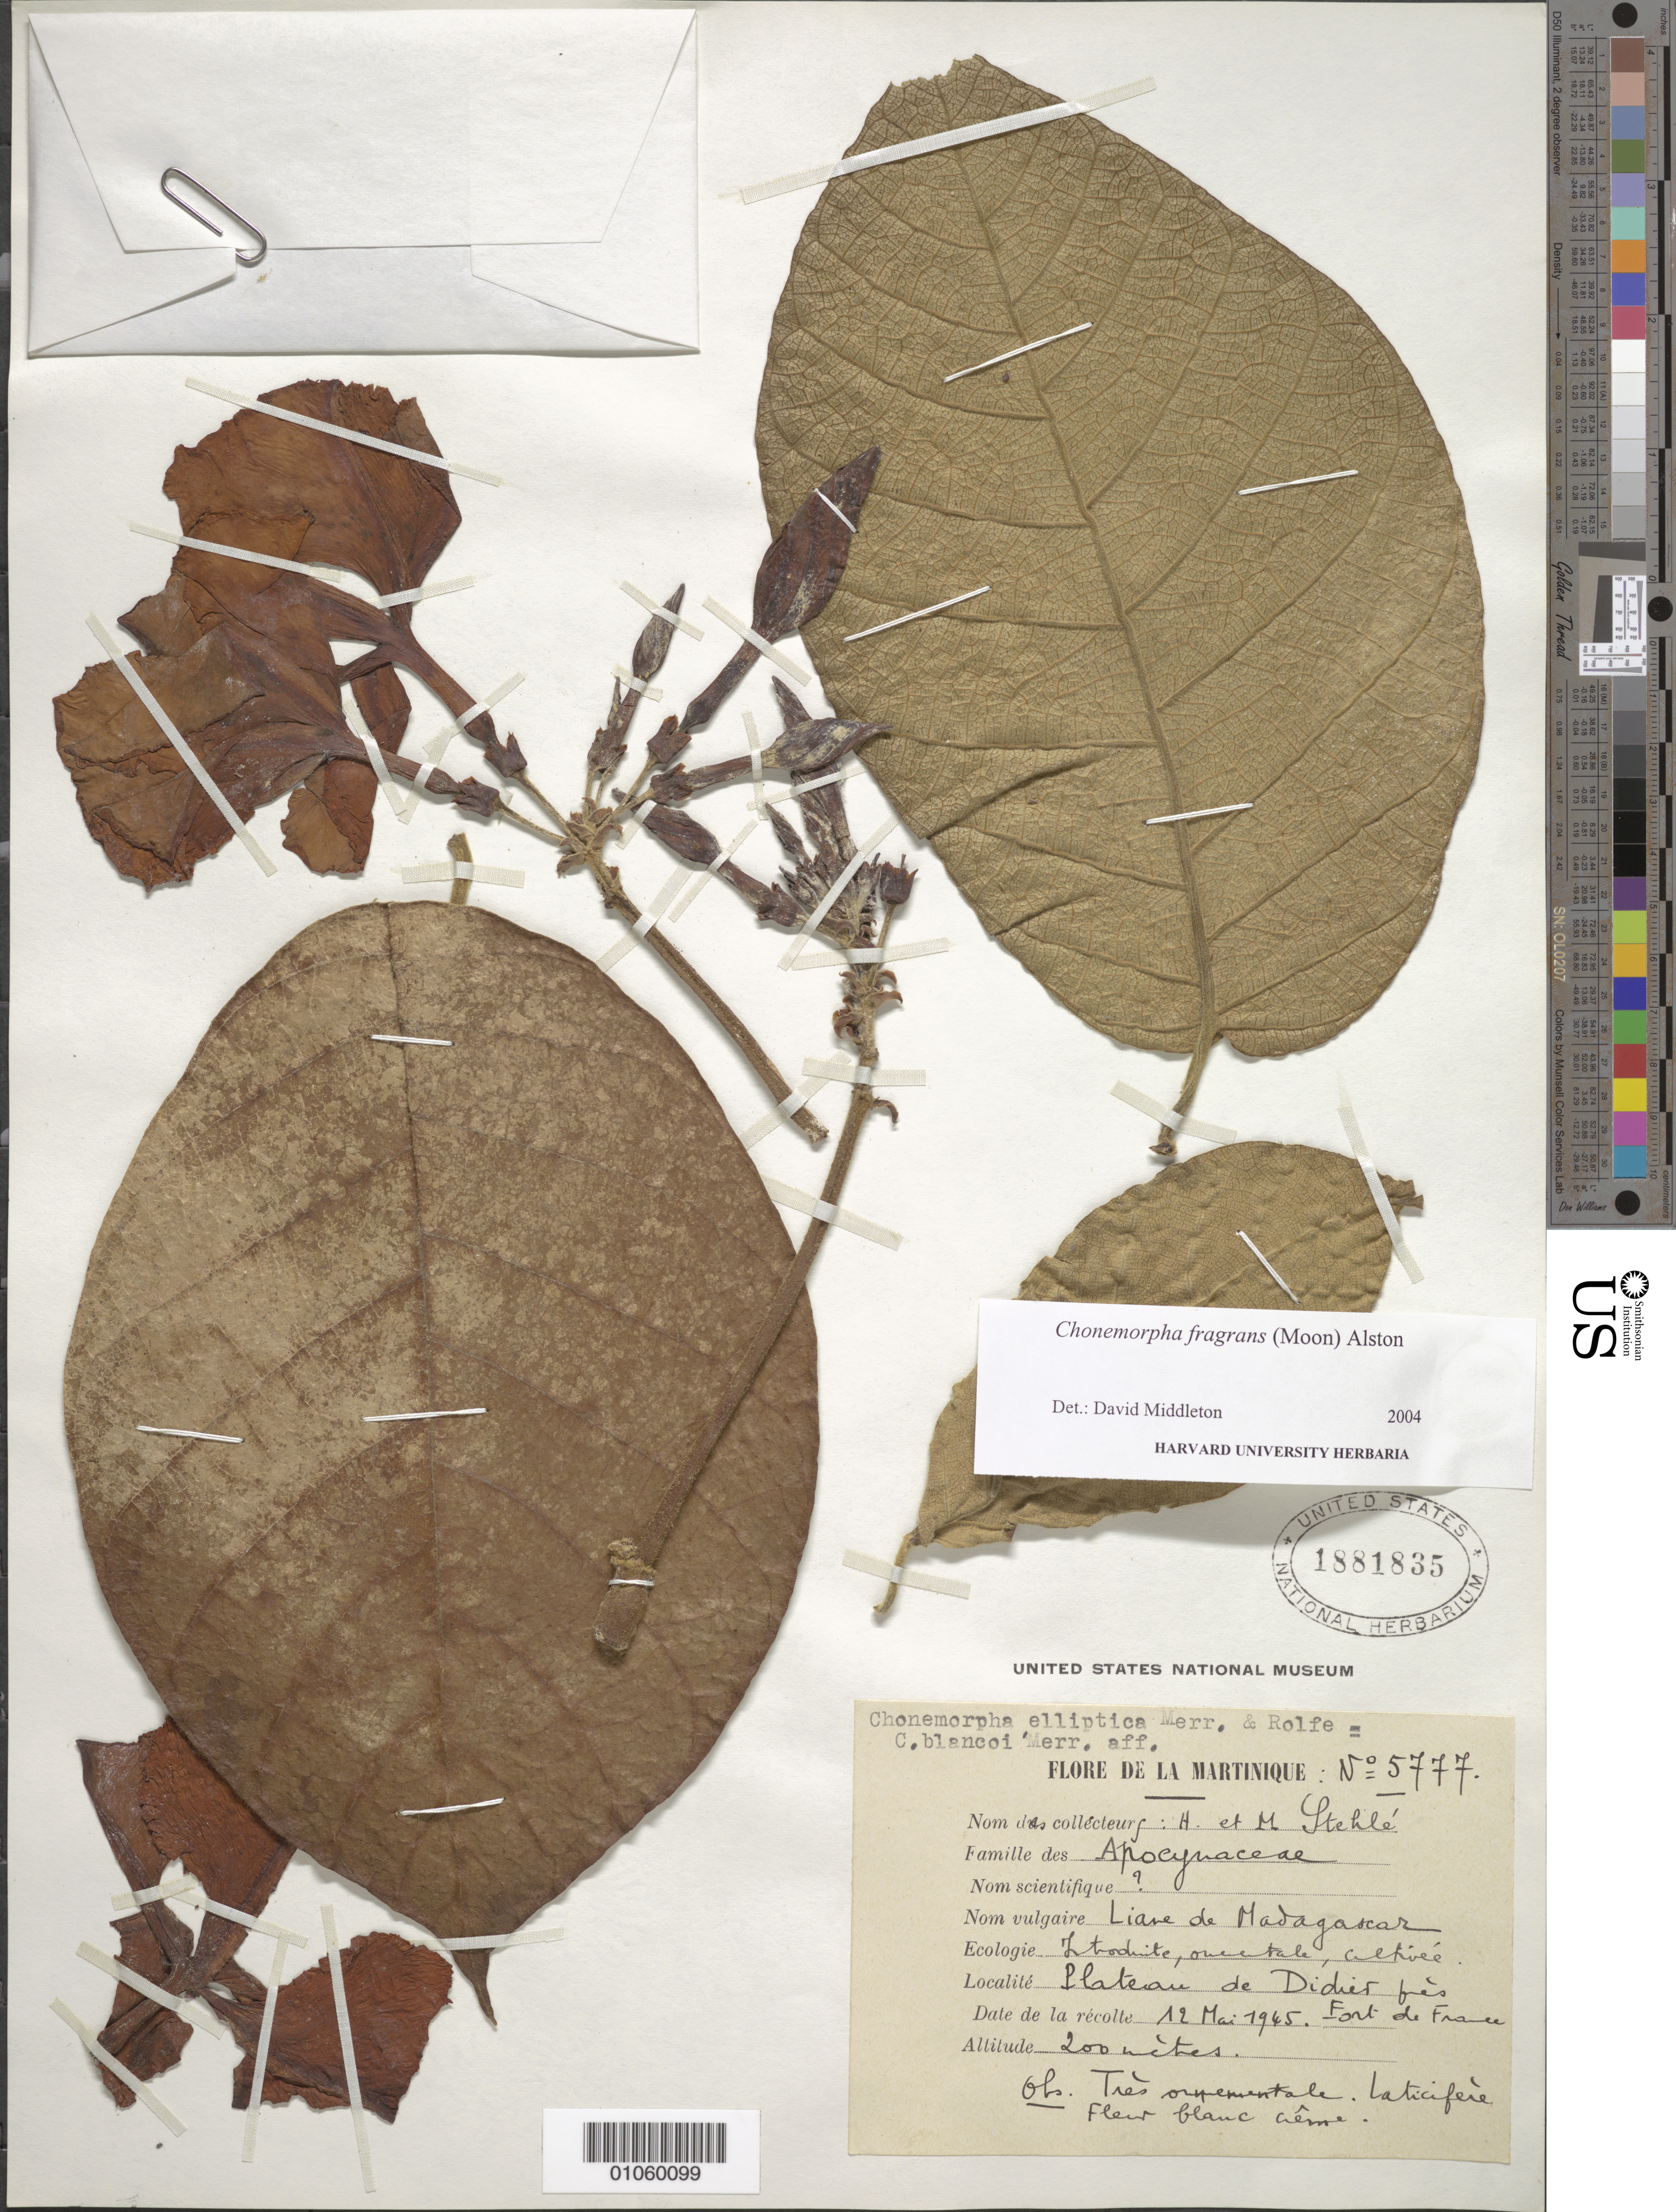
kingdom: Plantae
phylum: Tracheophyta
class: Magnoliopsida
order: Gentianales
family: Apocynaceae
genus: Chonemorpha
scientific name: Chonemorpha fragrans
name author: (K.H. Moon) Alston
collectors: H. Stehlé & M. Stehlé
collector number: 5777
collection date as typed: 12 May 1945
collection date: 1945-05-12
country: Martinique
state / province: Fort-de-France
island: Martinique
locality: Plateau de Didier, near Fort de France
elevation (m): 200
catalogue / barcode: US 1881835